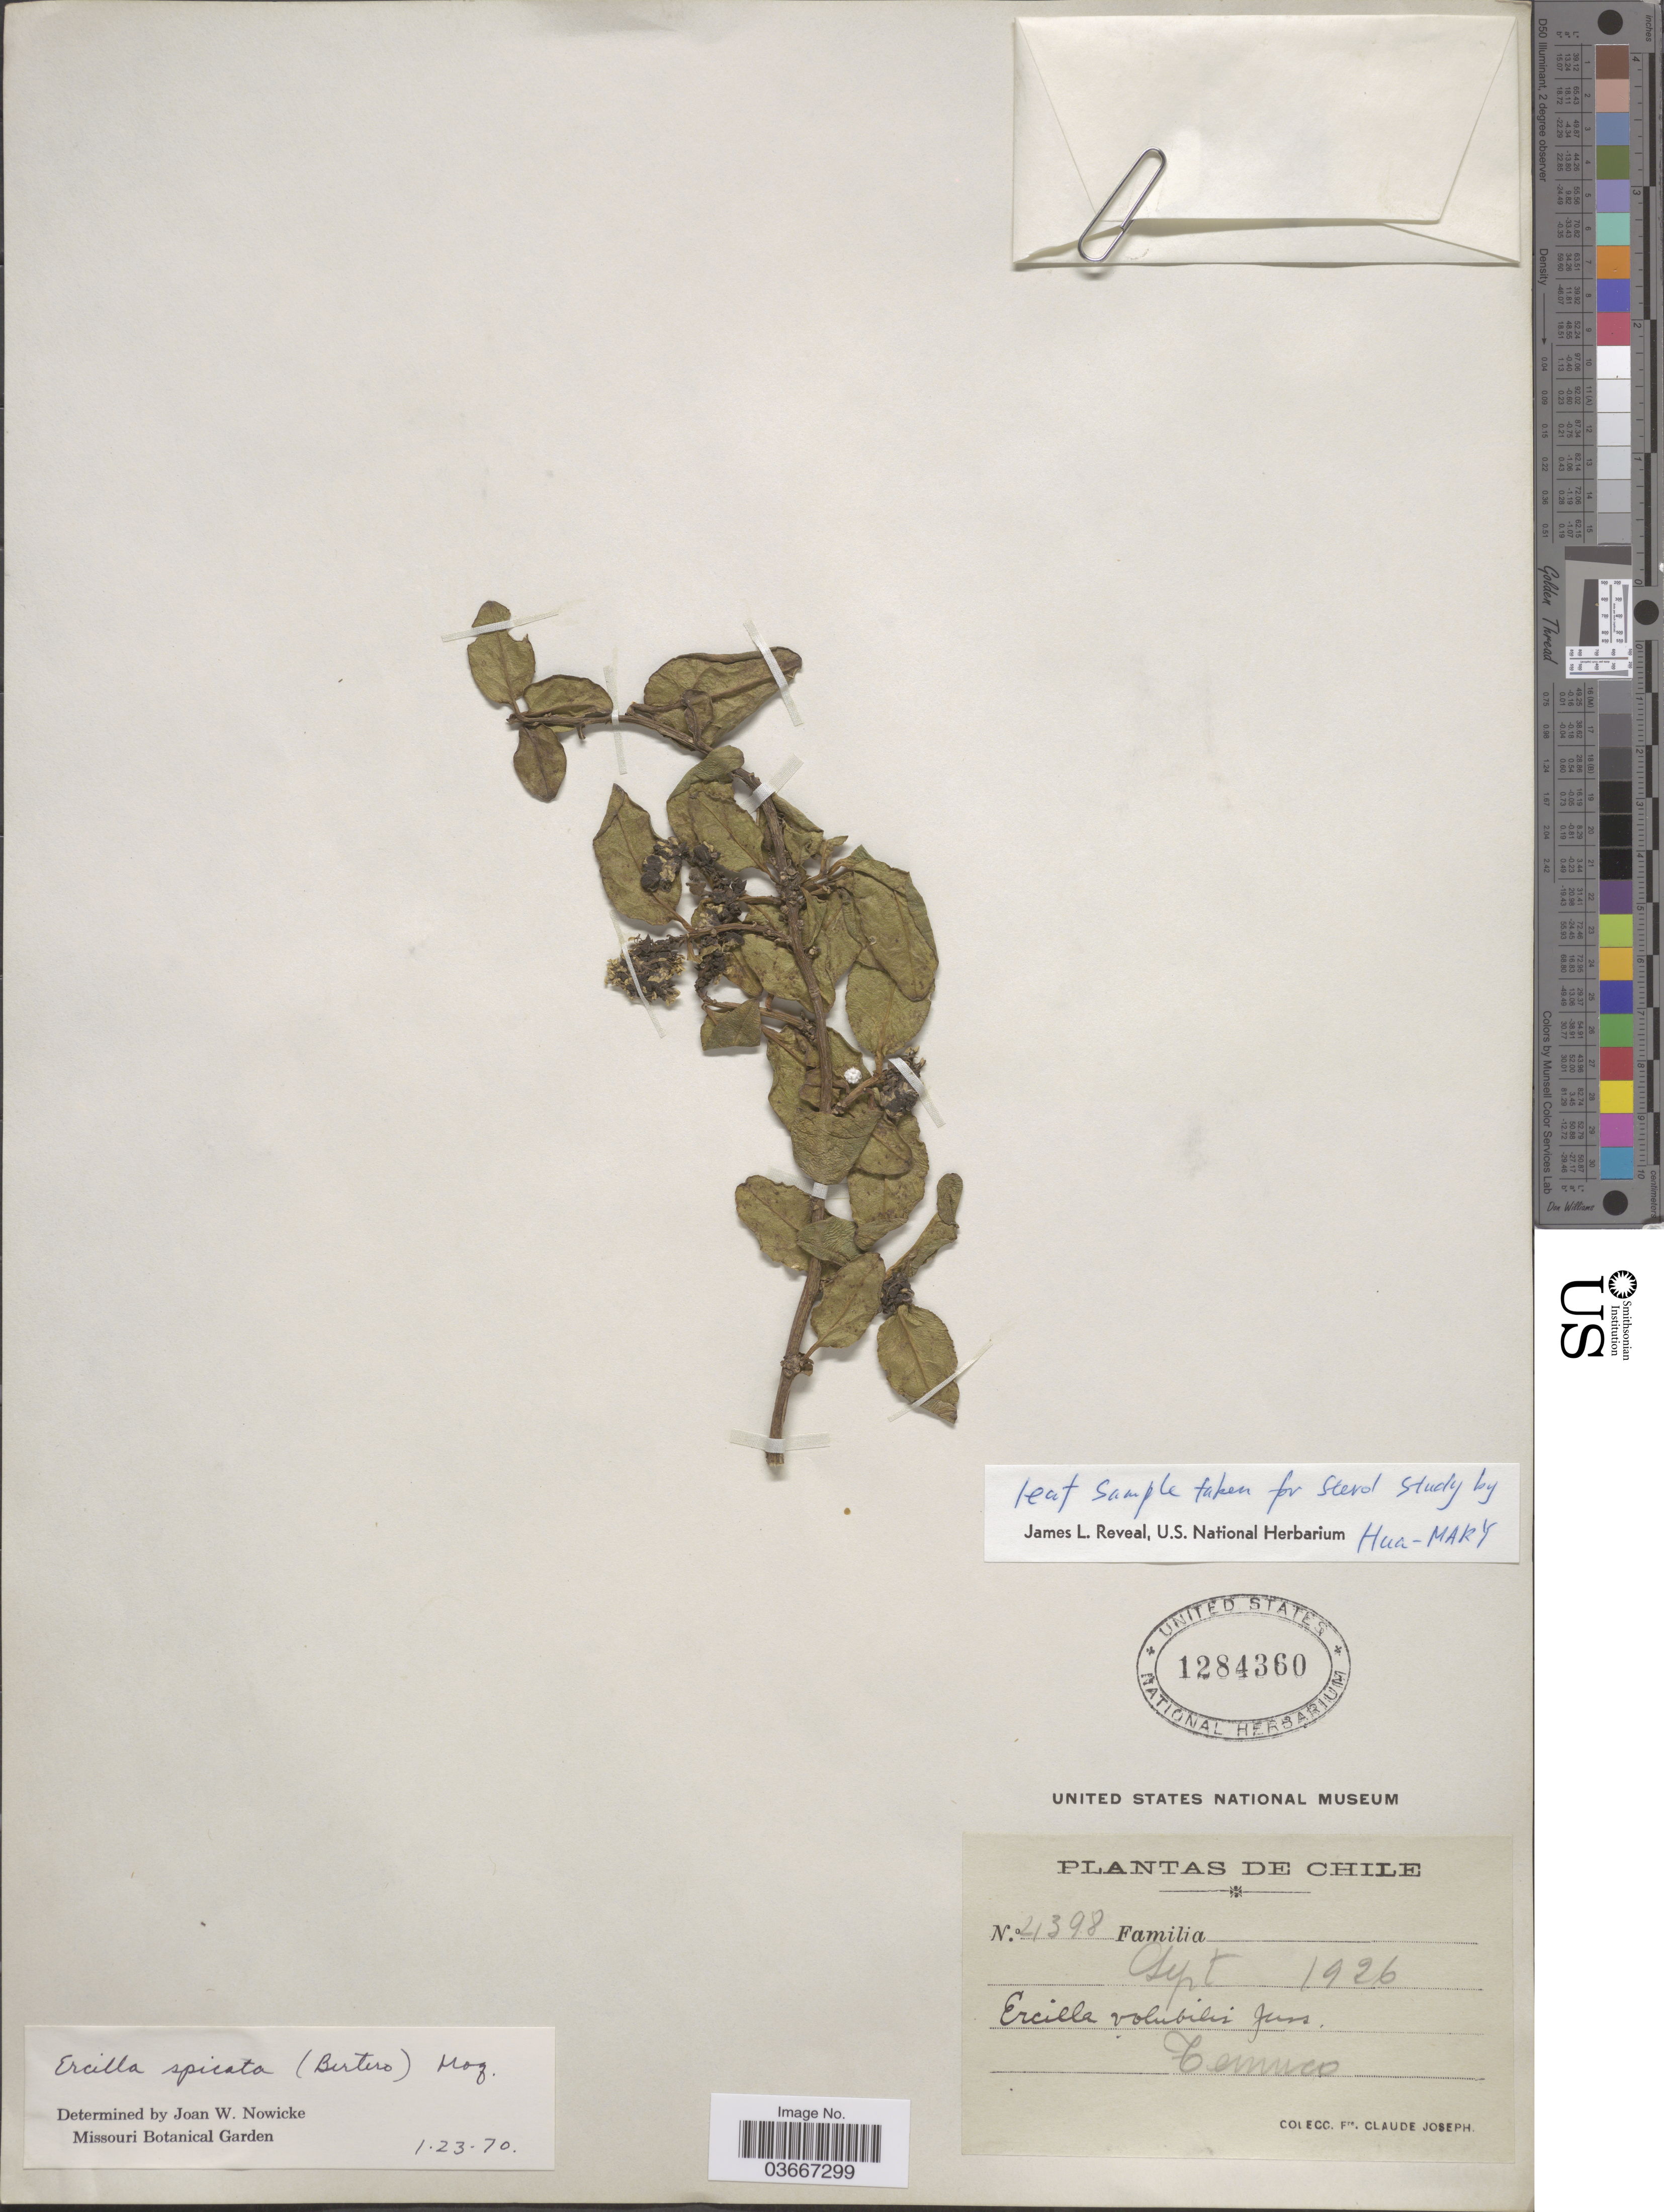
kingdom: Plantae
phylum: Tracheophyta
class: Magnoliopsida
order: Caryophyllales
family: Phytolaccaceae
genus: Ercilla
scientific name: Ercilla spicata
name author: (Bertero) Moq.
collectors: Bro. Claude-Joseph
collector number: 4398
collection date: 1926-09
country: Chile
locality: Temuco.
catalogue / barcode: US 1284360